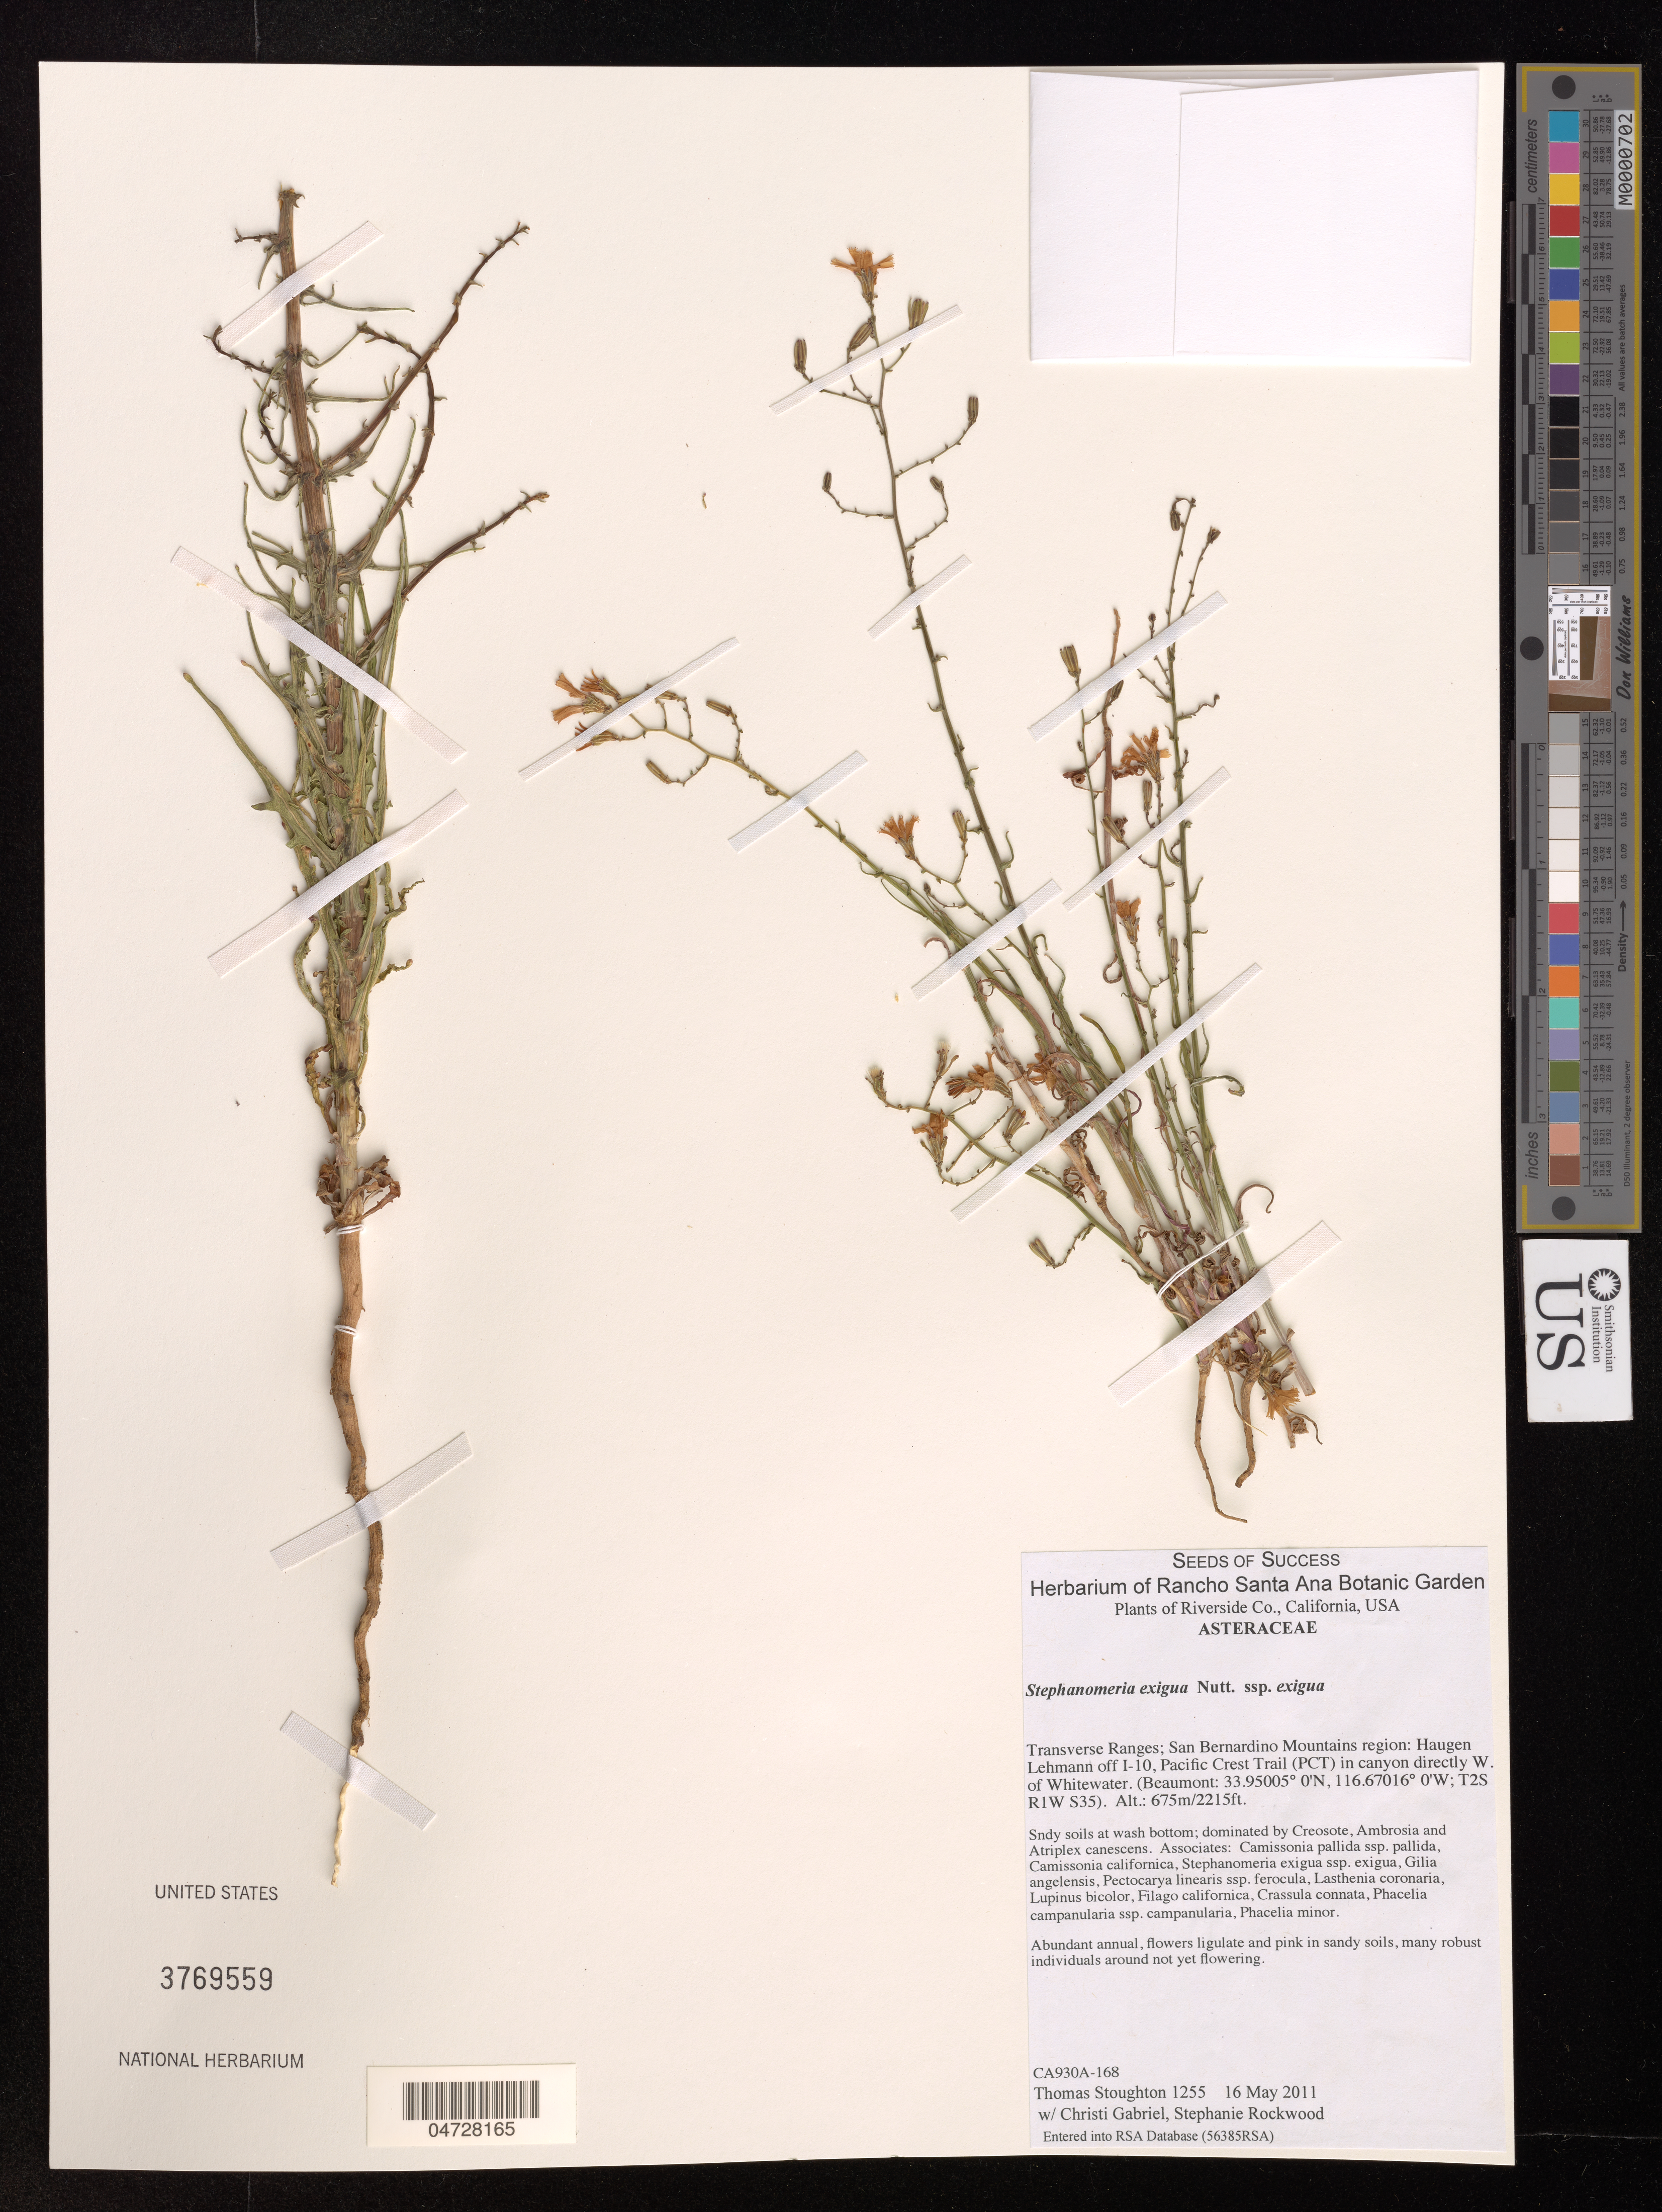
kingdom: Plantae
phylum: Tracheophyta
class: Magnoliopsida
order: Asterales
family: Asteraceae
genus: Stephanomeria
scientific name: Stephanomeria exigua subsp. exigua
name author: Nutt.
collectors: T. Stoughton, C. Gabriel & S. Rockwood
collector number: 1255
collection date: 2011-05-16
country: United States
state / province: California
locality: Riverside Co., Transverse Ranges; San Bernardino Mountains region: Haugen Lehmann off I-10, Pacific Crest Trail (PCT) in canyon directly W.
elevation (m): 206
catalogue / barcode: US 3769559